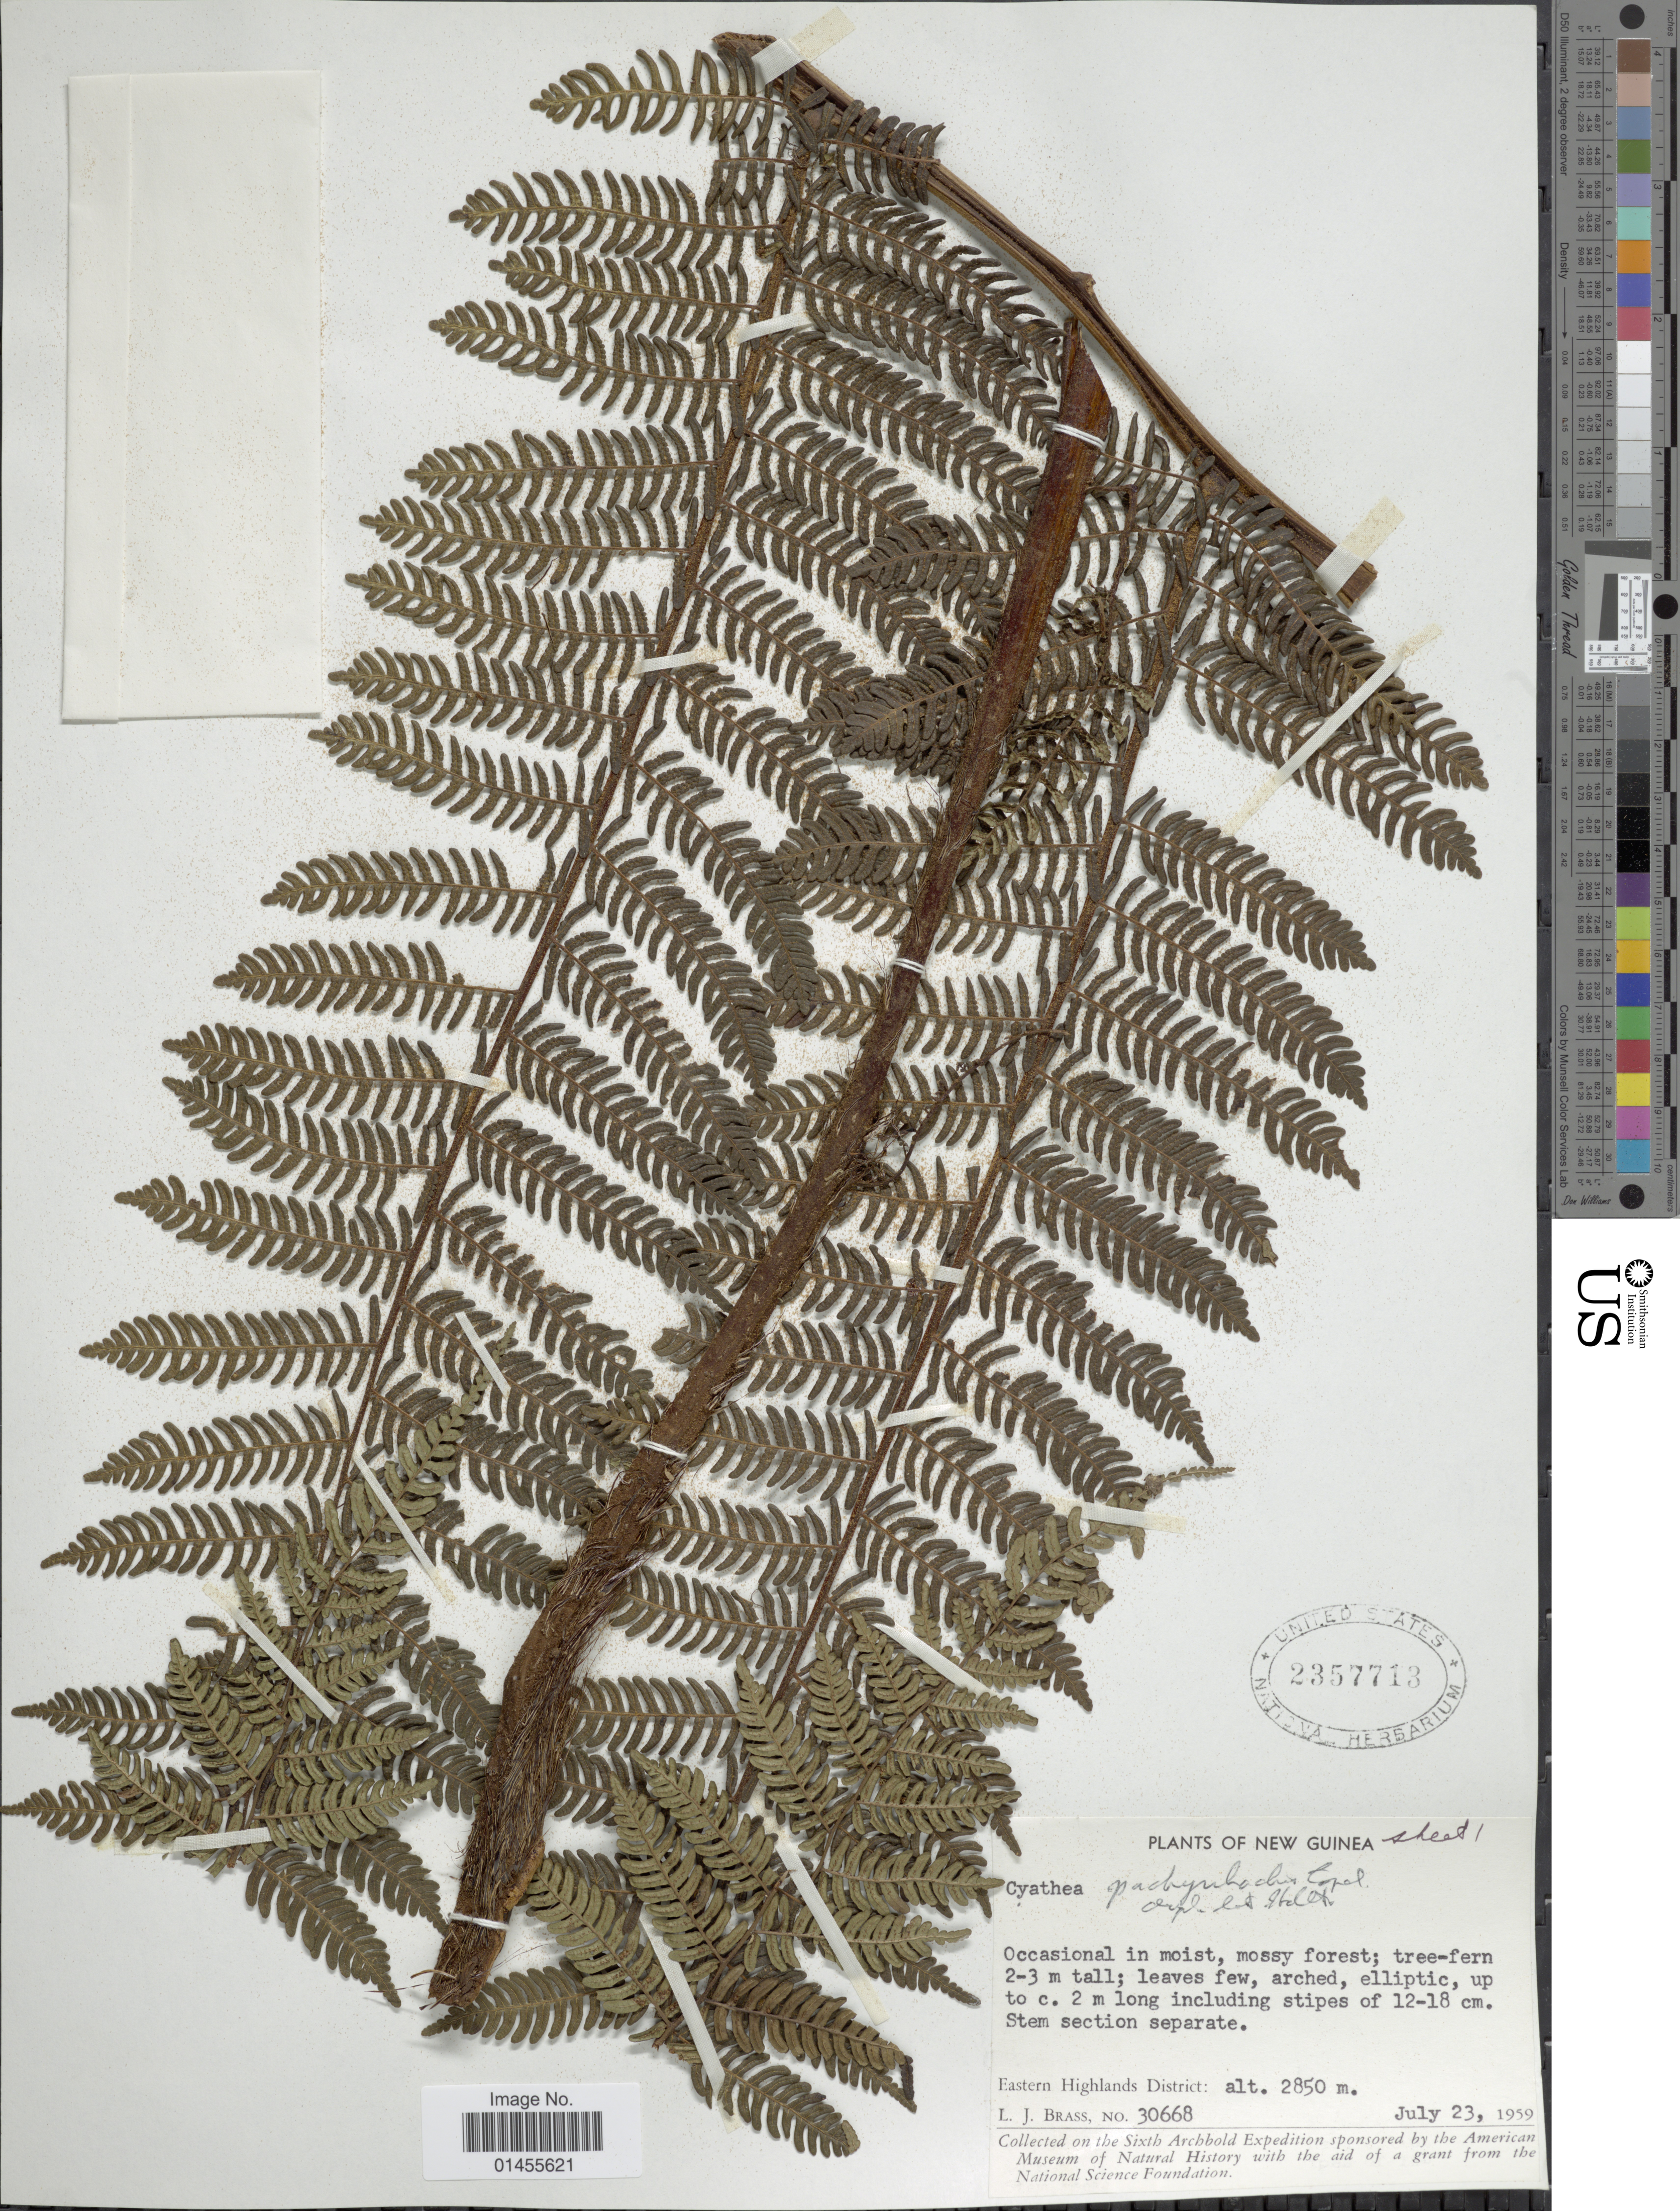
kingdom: Plantae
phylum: Tracheophyta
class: Polypodiopsida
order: Cyatheales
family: Cyatheaceae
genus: Alsophila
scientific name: Alsophila pachyrrhachis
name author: (Copel.) R.M. Tryon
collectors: L. J. Brass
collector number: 30668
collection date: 1959-07-23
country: Papua New Guinea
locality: New Guinea. Eastern Highlands District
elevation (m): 2850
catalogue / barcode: US 2357713